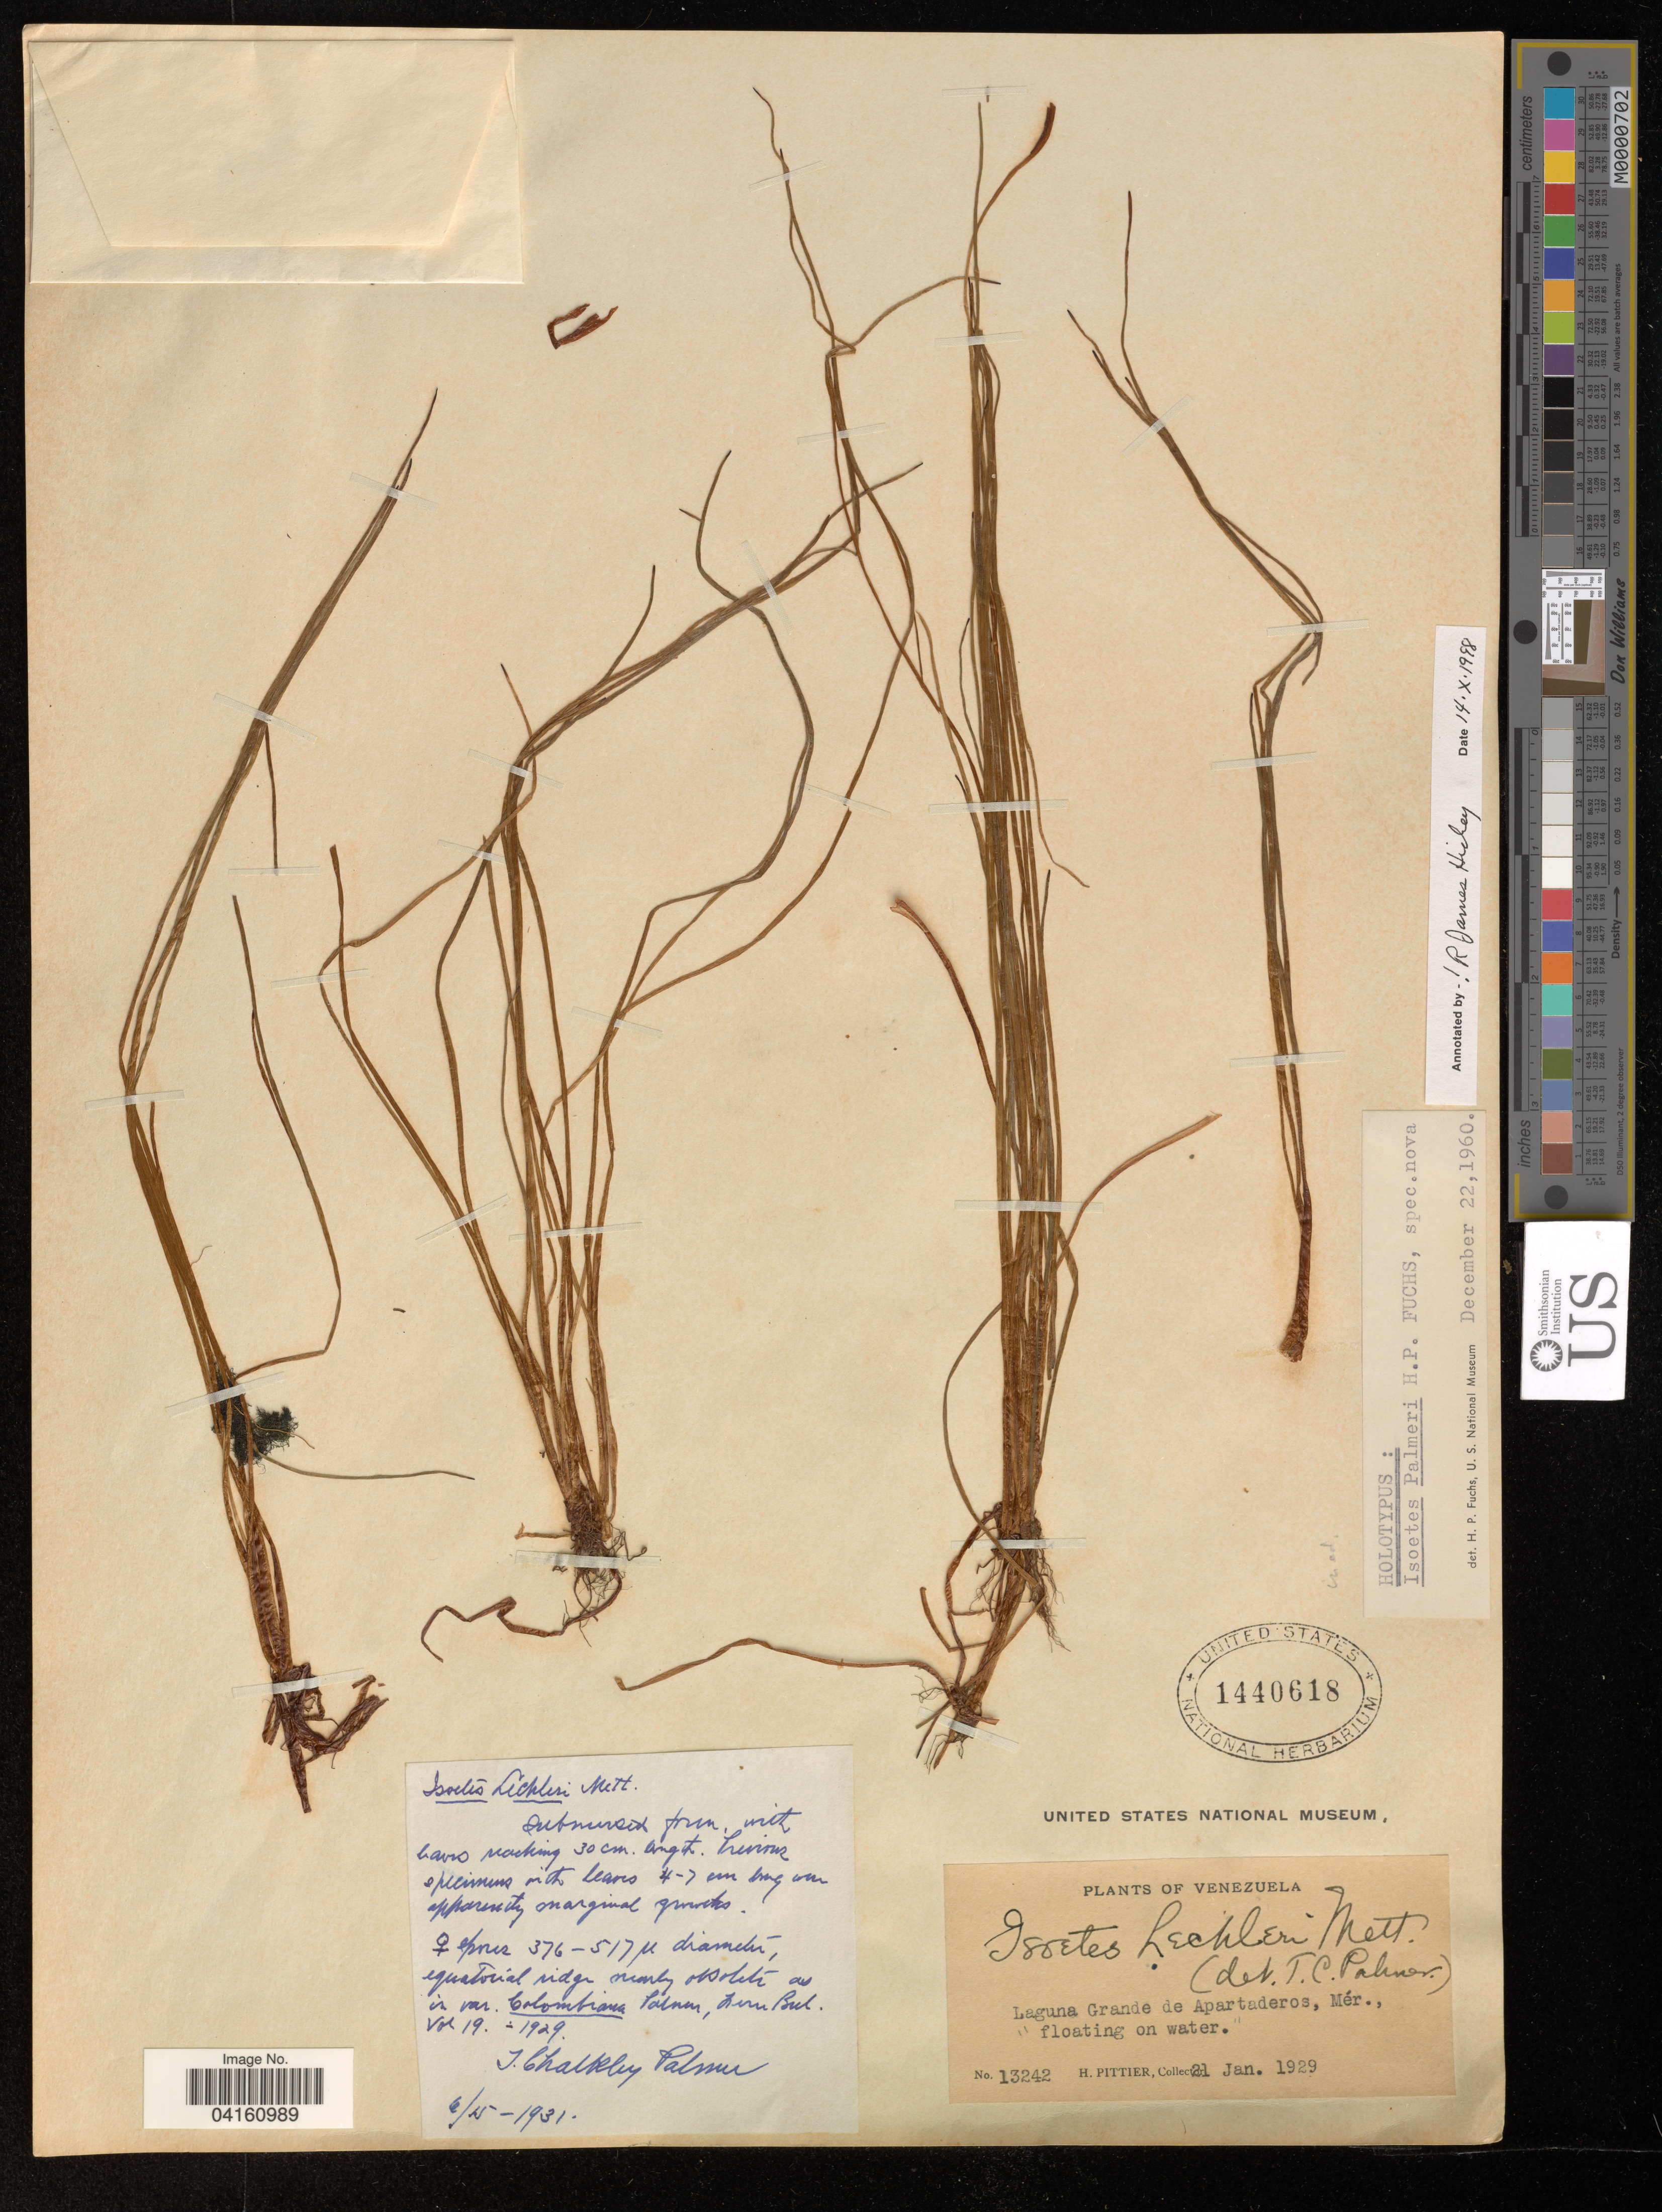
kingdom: Plantae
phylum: Tracheophyta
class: Lycopodiopsida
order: Isoetales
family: Isoetaceae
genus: Isoetes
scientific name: Isoetes palmeri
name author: H.P. Fuchs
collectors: H. F. Pittier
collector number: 13242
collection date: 1929-01-21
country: Venezuela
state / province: Merida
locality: Laguna Grande de Apartaderos.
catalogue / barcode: US 1440618